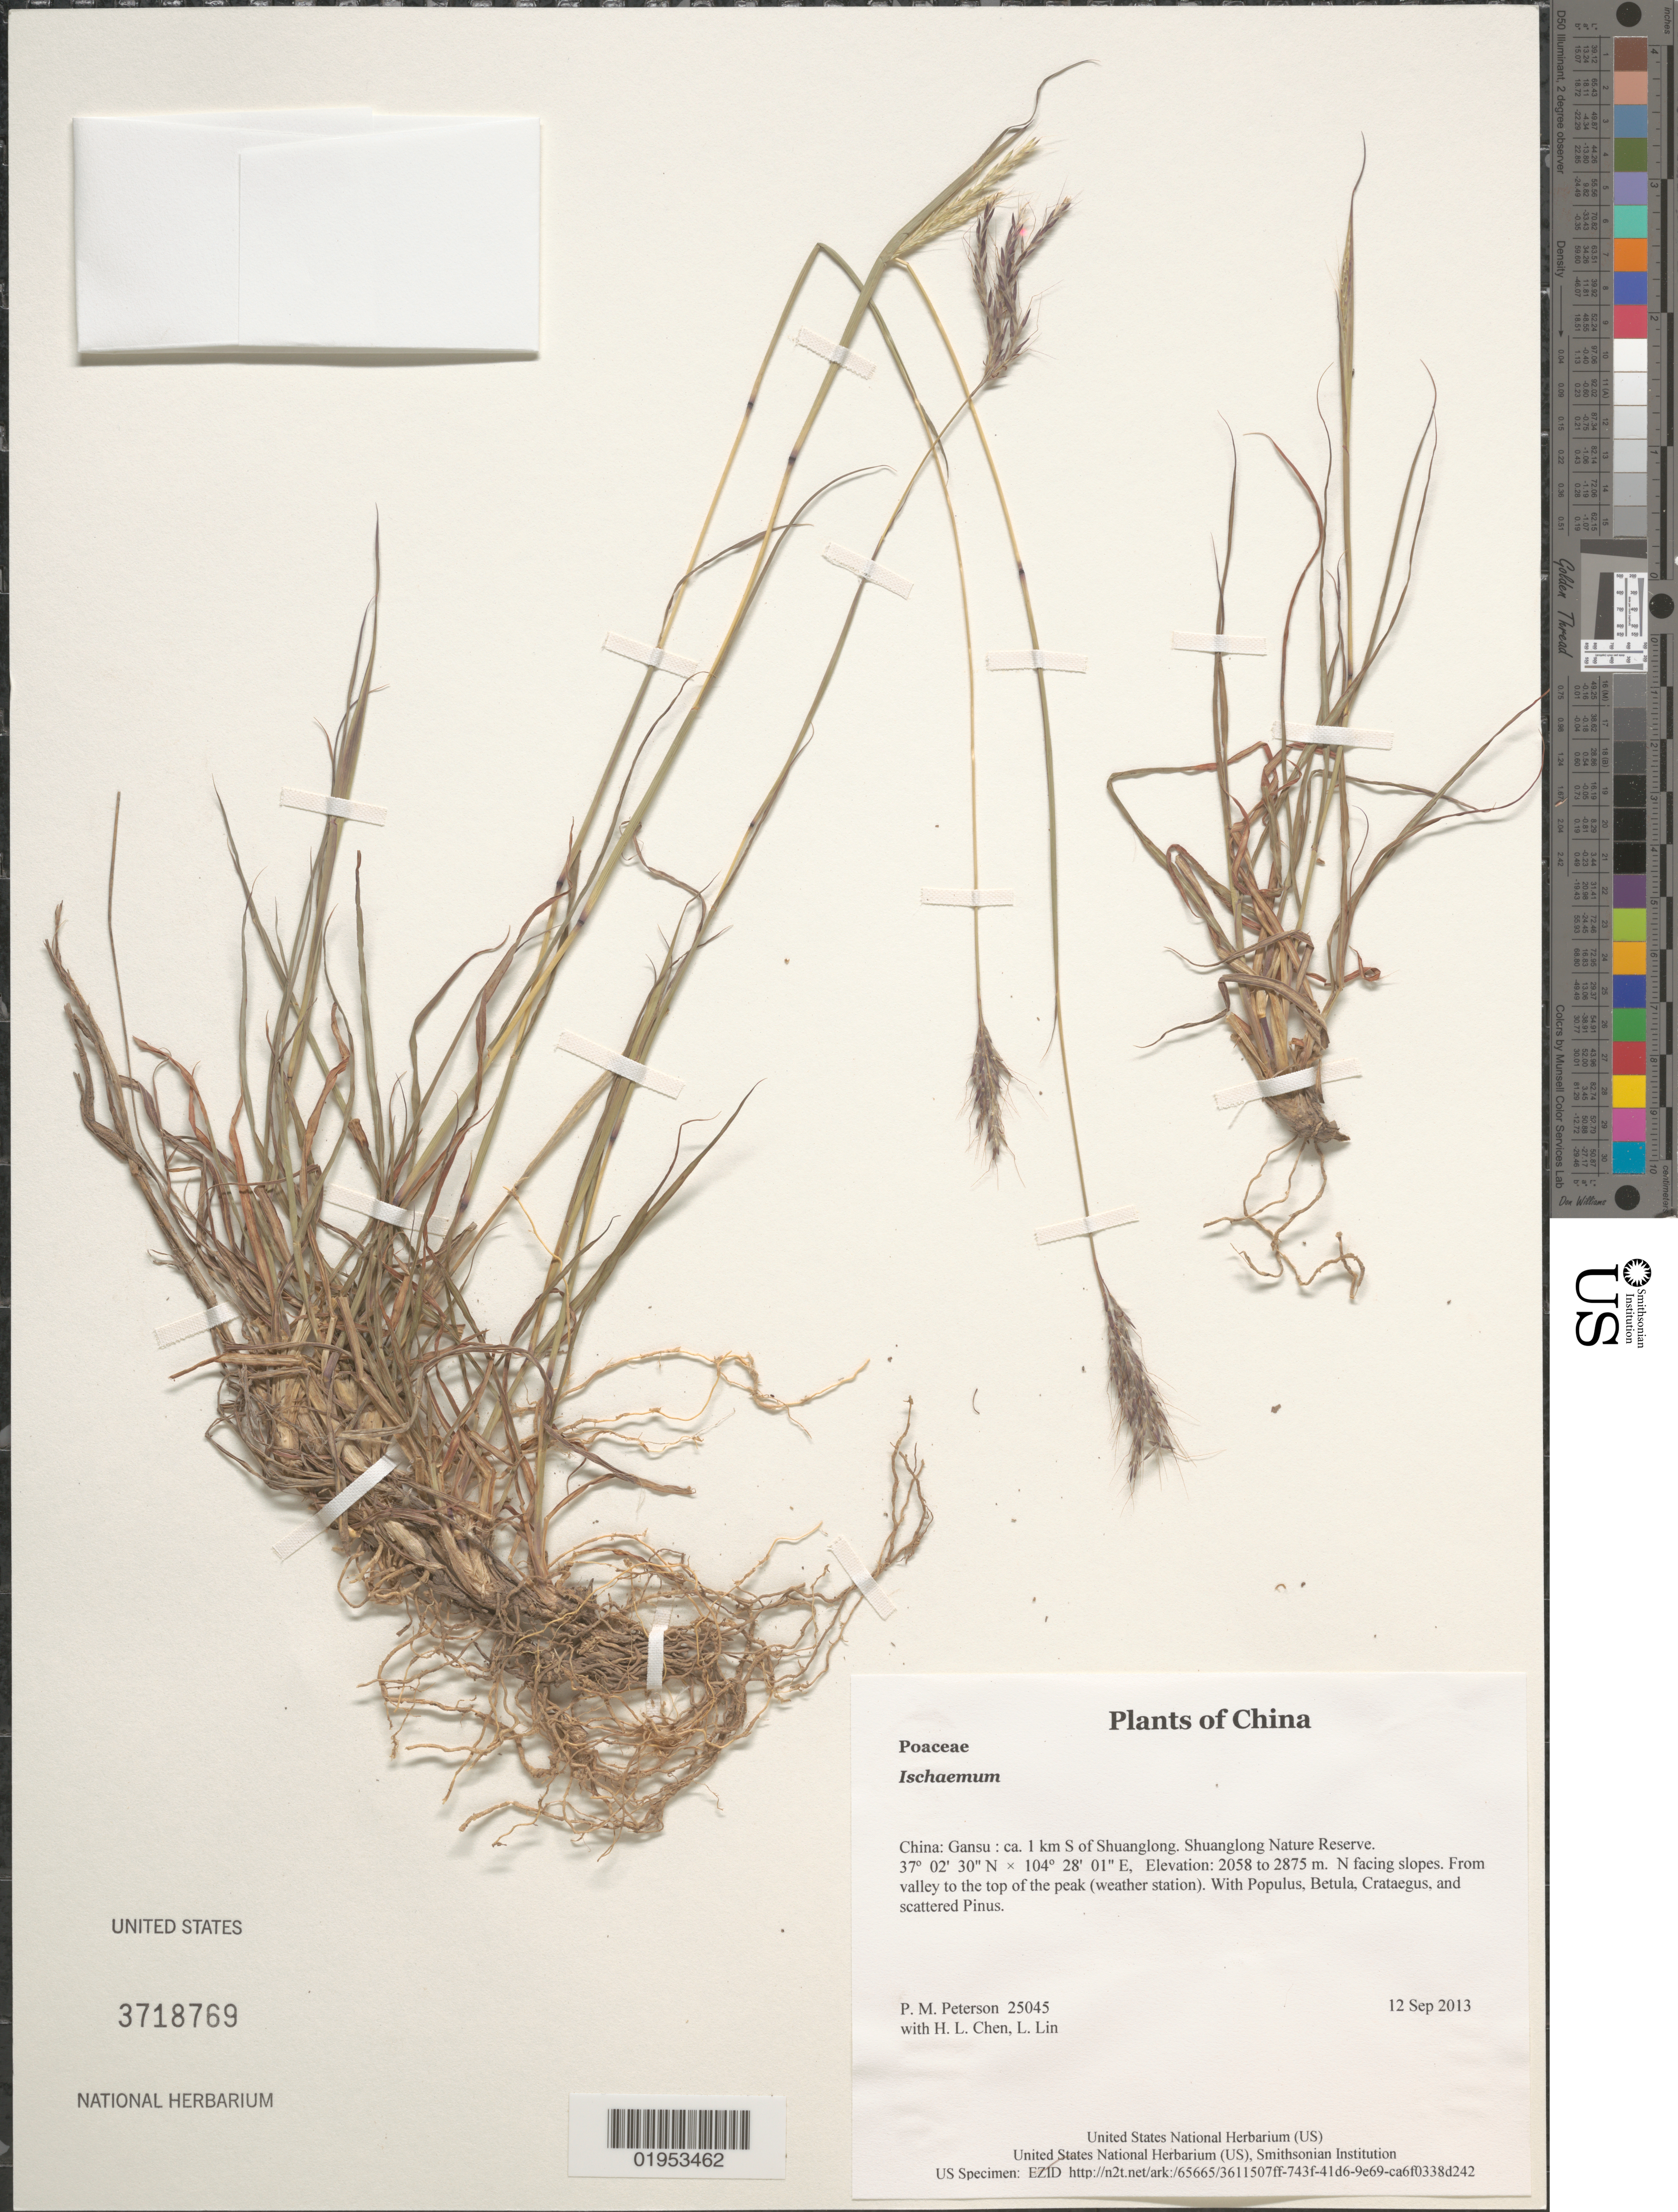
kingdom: Plantae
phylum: Tracheophyta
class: Liliopsida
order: Poales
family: Poaceae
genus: Ischaemum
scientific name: Ischaemum sp.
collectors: P. M. Peterson, H. L. Chen & L. Lin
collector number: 25045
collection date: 2013-09-12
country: China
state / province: Gansu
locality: ca. 1 km S of Shuanglong. Shuanglong Nature Reserve.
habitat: N facing slopes. From valley to the top of the peak (weather station).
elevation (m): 2058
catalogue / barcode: US 3718769